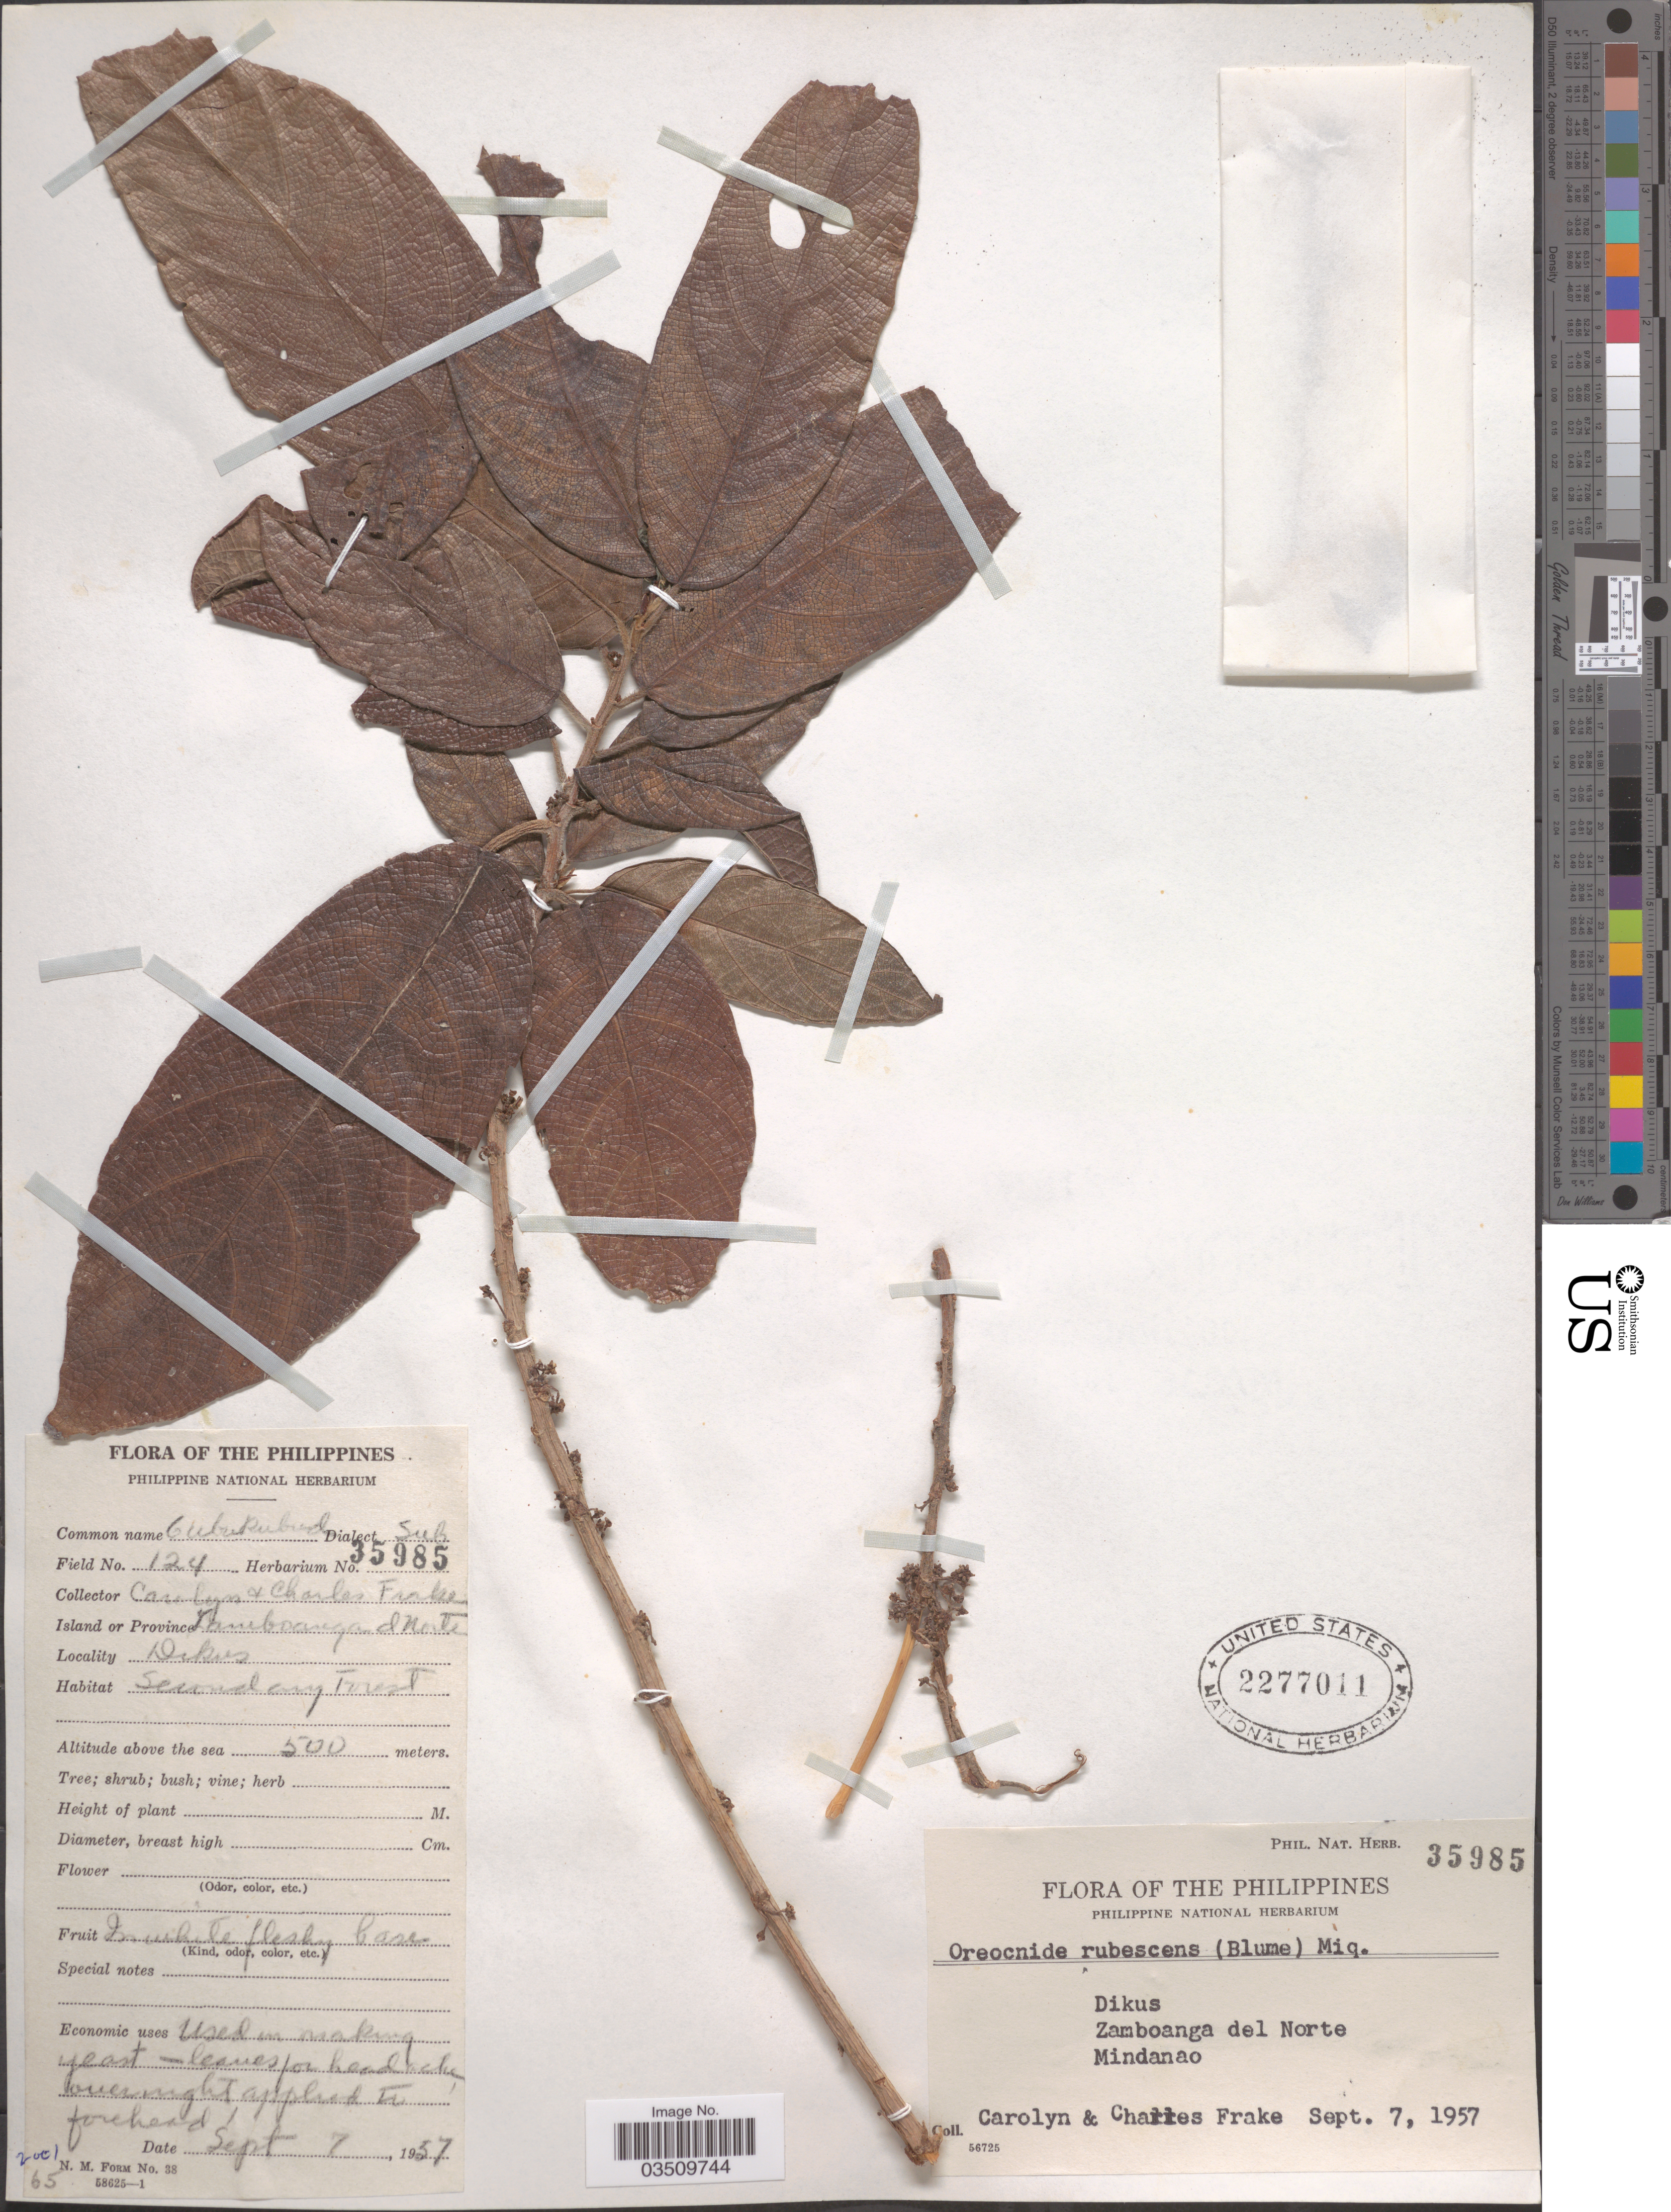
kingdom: Plantae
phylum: Tracheophyta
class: Magnoliopsida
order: Rosales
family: Urticaceae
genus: Oreocnide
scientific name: Oreocnide rubescens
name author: (Blume) Miq.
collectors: C. M. Frake & C. O. Frake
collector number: Phil. Nat. Herb. 35985/124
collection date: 1957-09-07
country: Philippines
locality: Island or Province Zamboanga del Norte. Dikus. Mindanao.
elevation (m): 500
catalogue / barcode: US 2277011